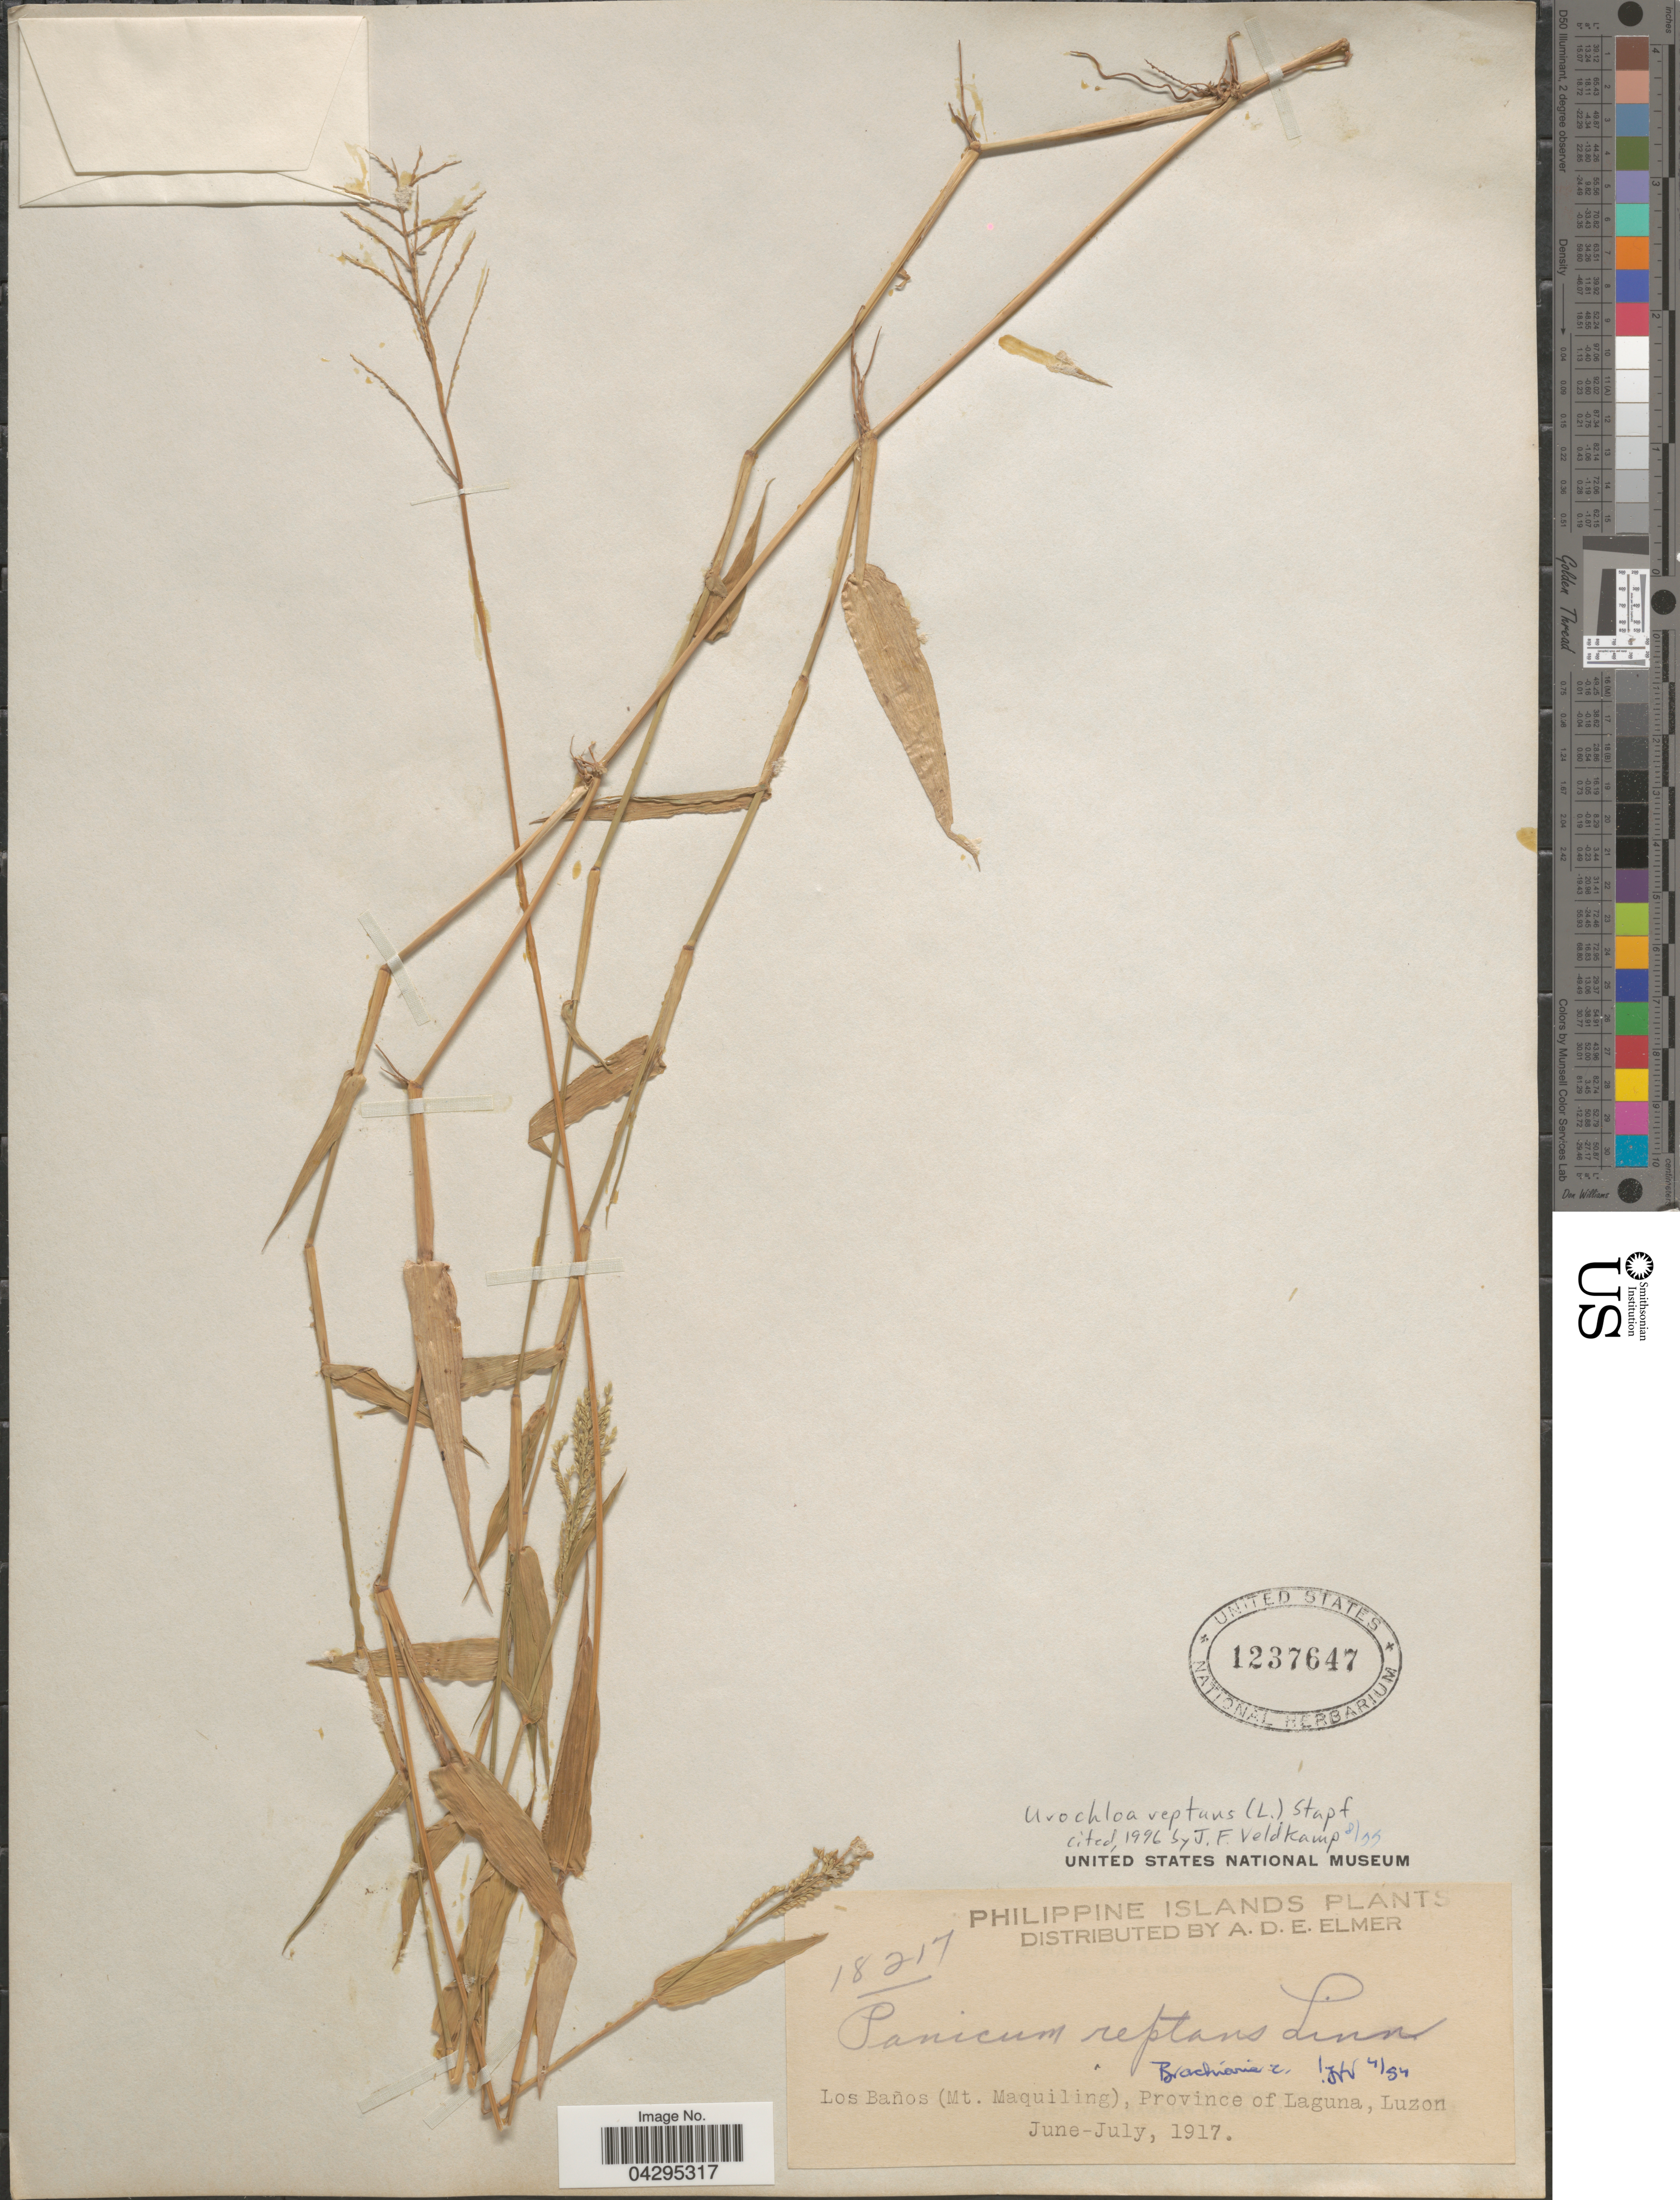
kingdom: Plantae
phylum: Tracheophyta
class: Liliopsida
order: Poales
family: Poaceae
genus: Urochloa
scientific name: Urochloa reptans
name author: (L.) Stapf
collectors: A. D. E. Elmer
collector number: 18217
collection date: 1917-06/1917-07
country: Philippines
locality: Los Baños (Mt. Maquiling), Province of Laguna, Luzon.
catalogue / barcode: US 1237647